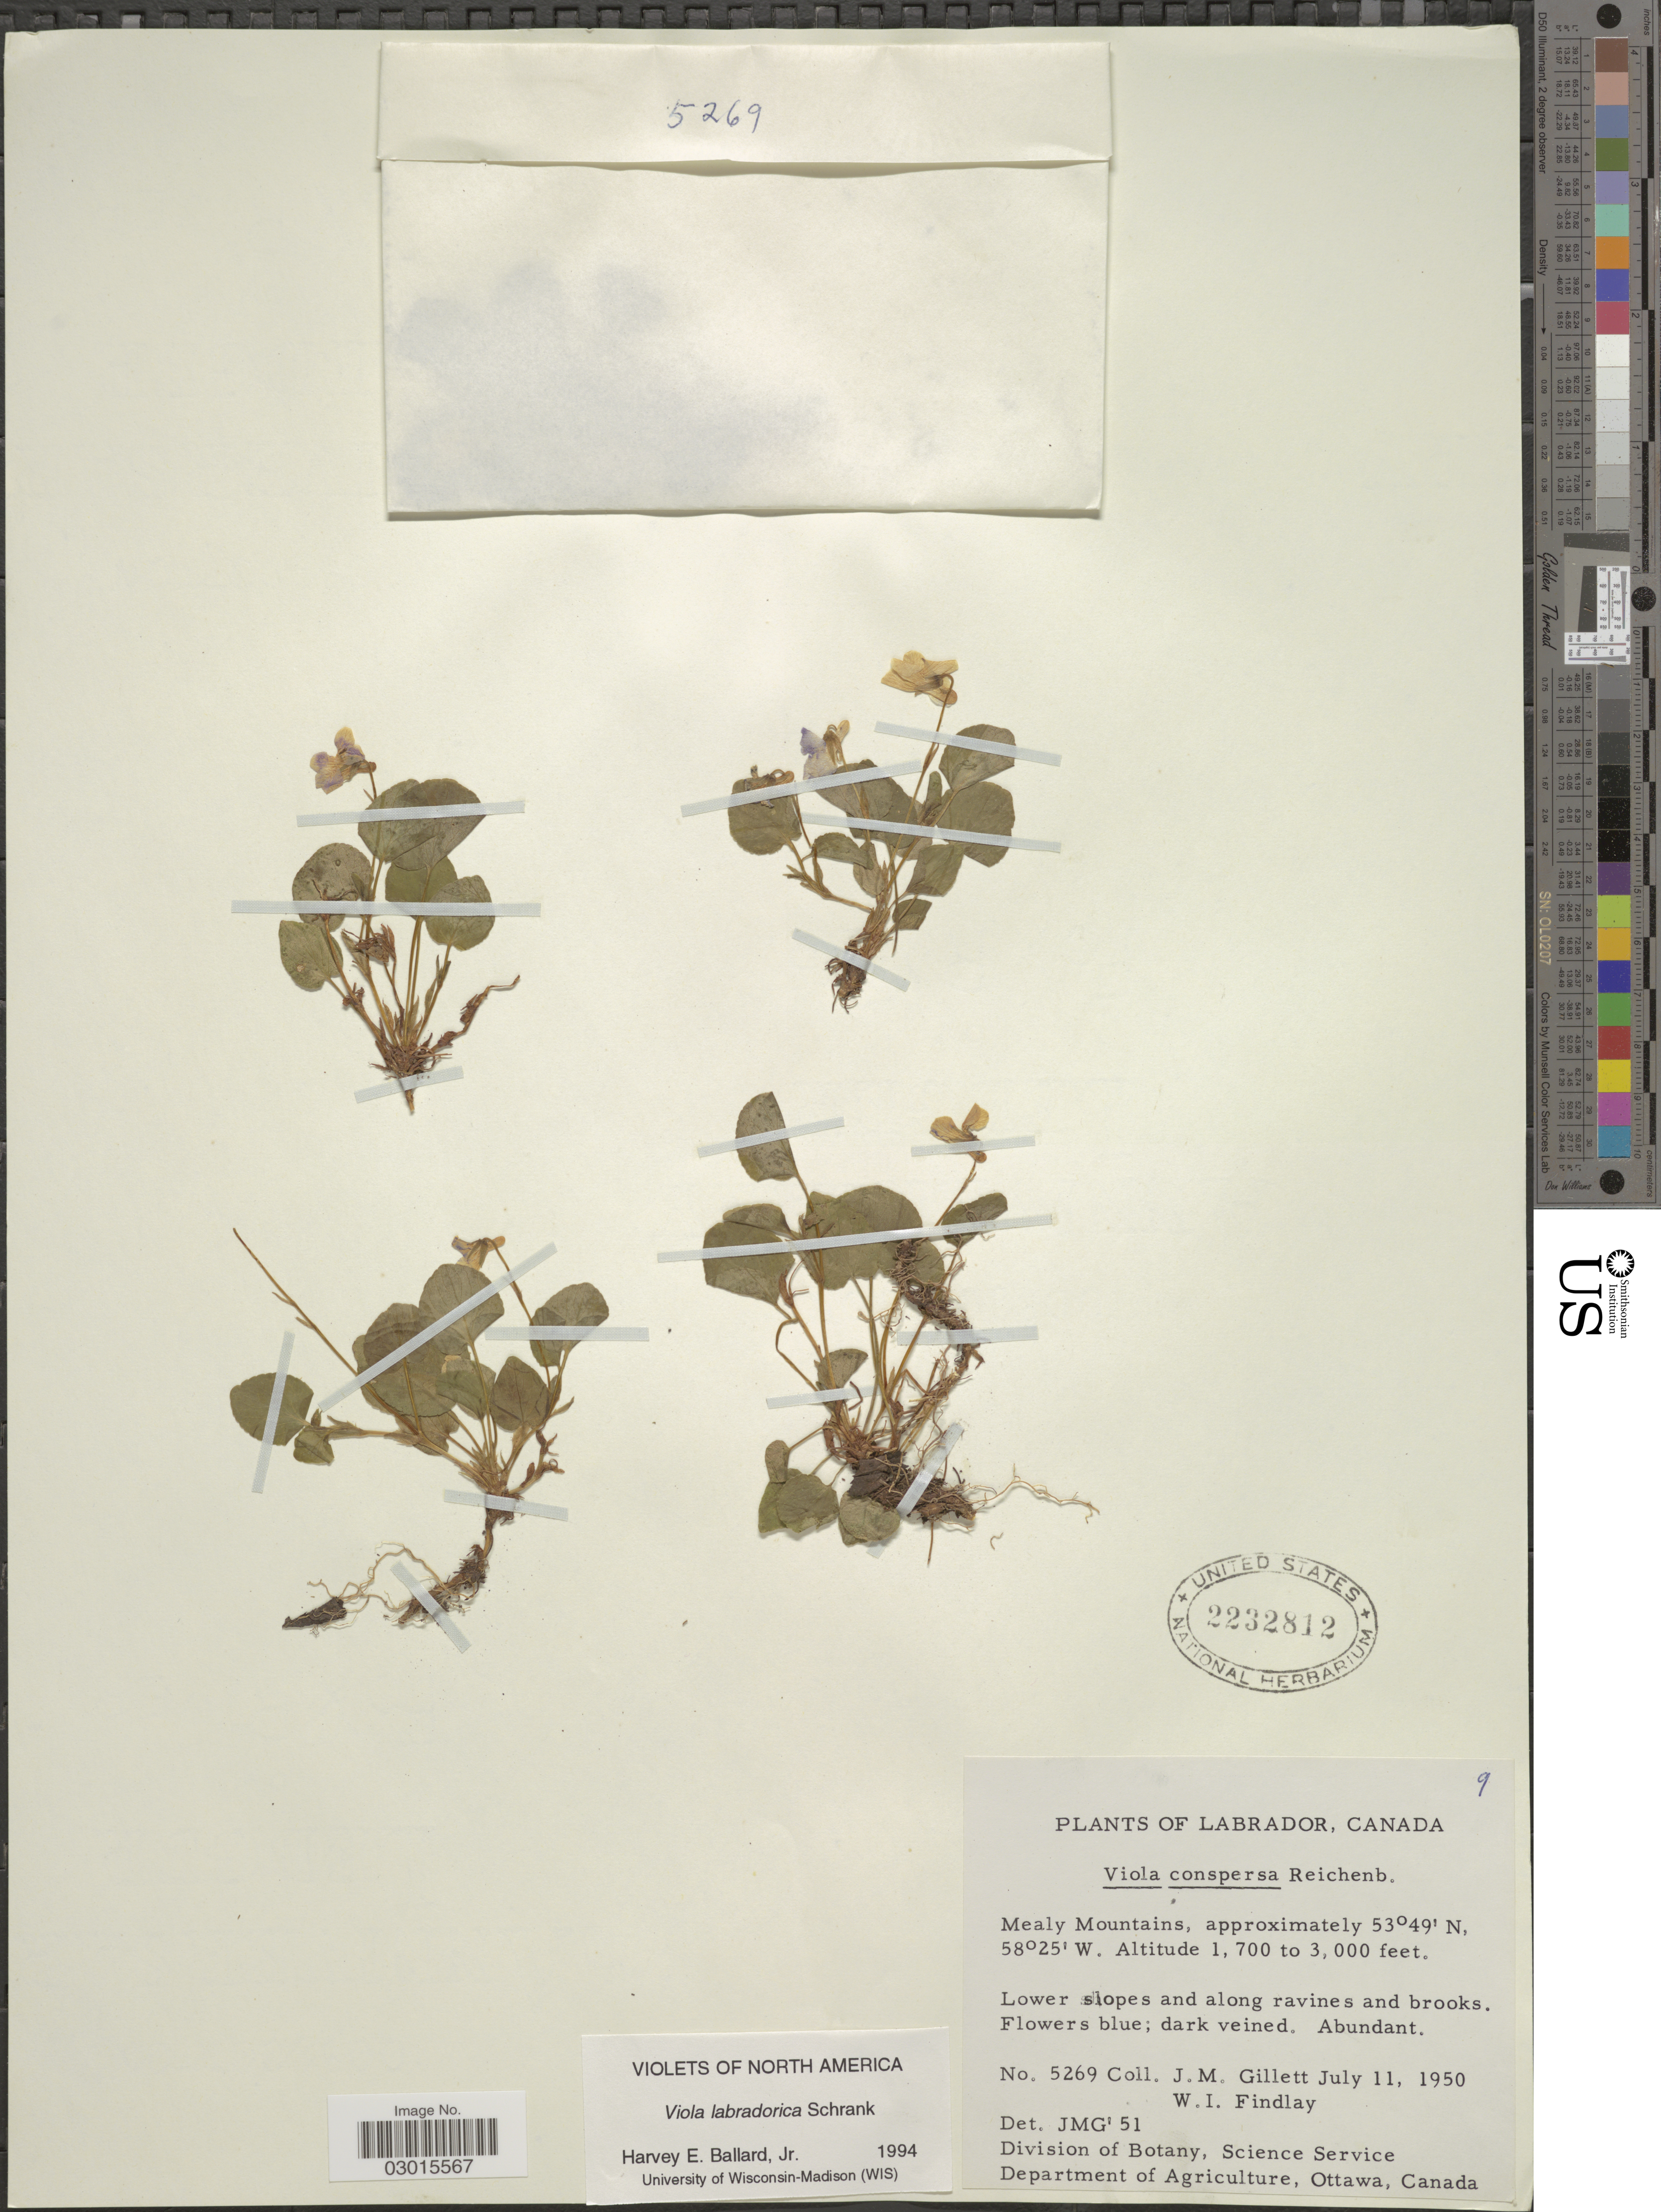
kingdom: Plantae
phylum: Tracheophyta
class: Magnoliopsida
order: Malpighiales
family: Violaceae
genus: Viola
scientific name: Viola labradorica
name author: Schrank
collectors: J. M. Gillett & W. Findlay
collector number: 5269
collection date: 1950-07-11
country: Canada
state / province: Newfoundland and Labrador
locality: Labrador. Mealy Mountains.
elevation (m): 518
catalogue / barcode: US 2232812